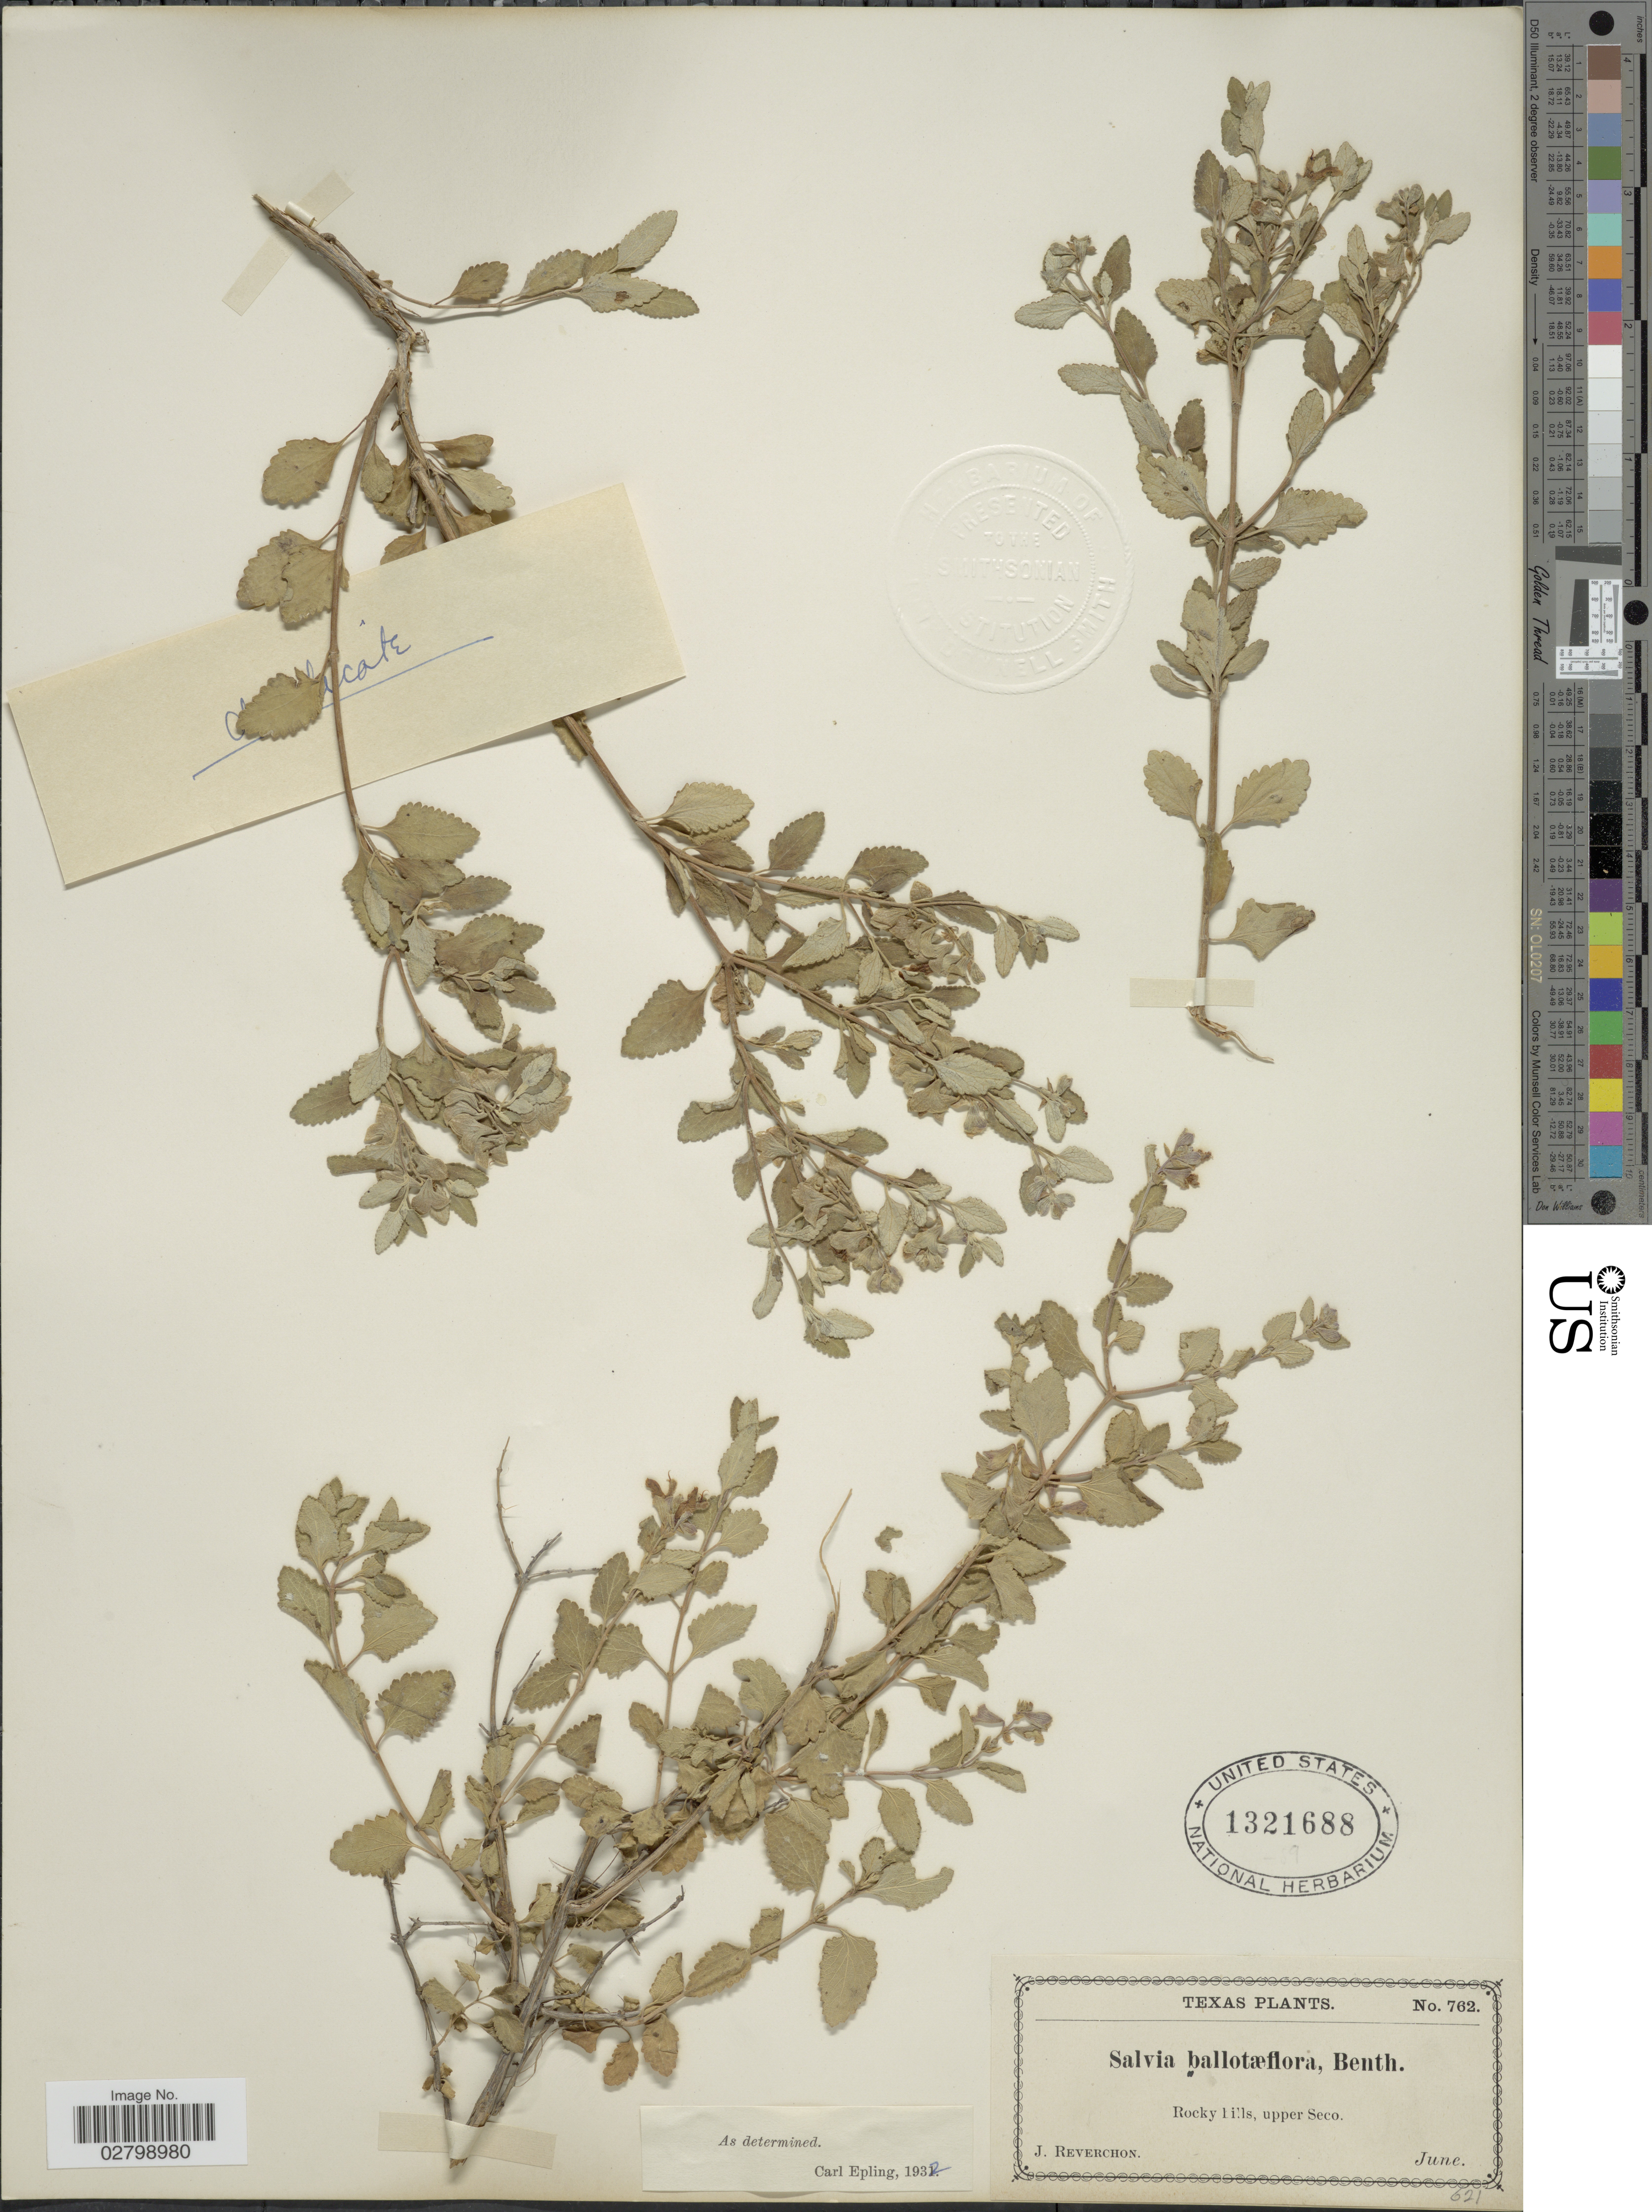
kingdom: Plantae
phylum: Tracheophyta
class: Magnoliopsida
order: Lamiales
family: Lamiaceae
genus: Salvia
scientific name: Salvia ballotiflora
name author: Benth.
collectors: J. Reverchon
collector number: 762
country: United States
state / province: Texas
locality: Rocky Hills, upper Seco.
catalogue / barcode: US 1321688